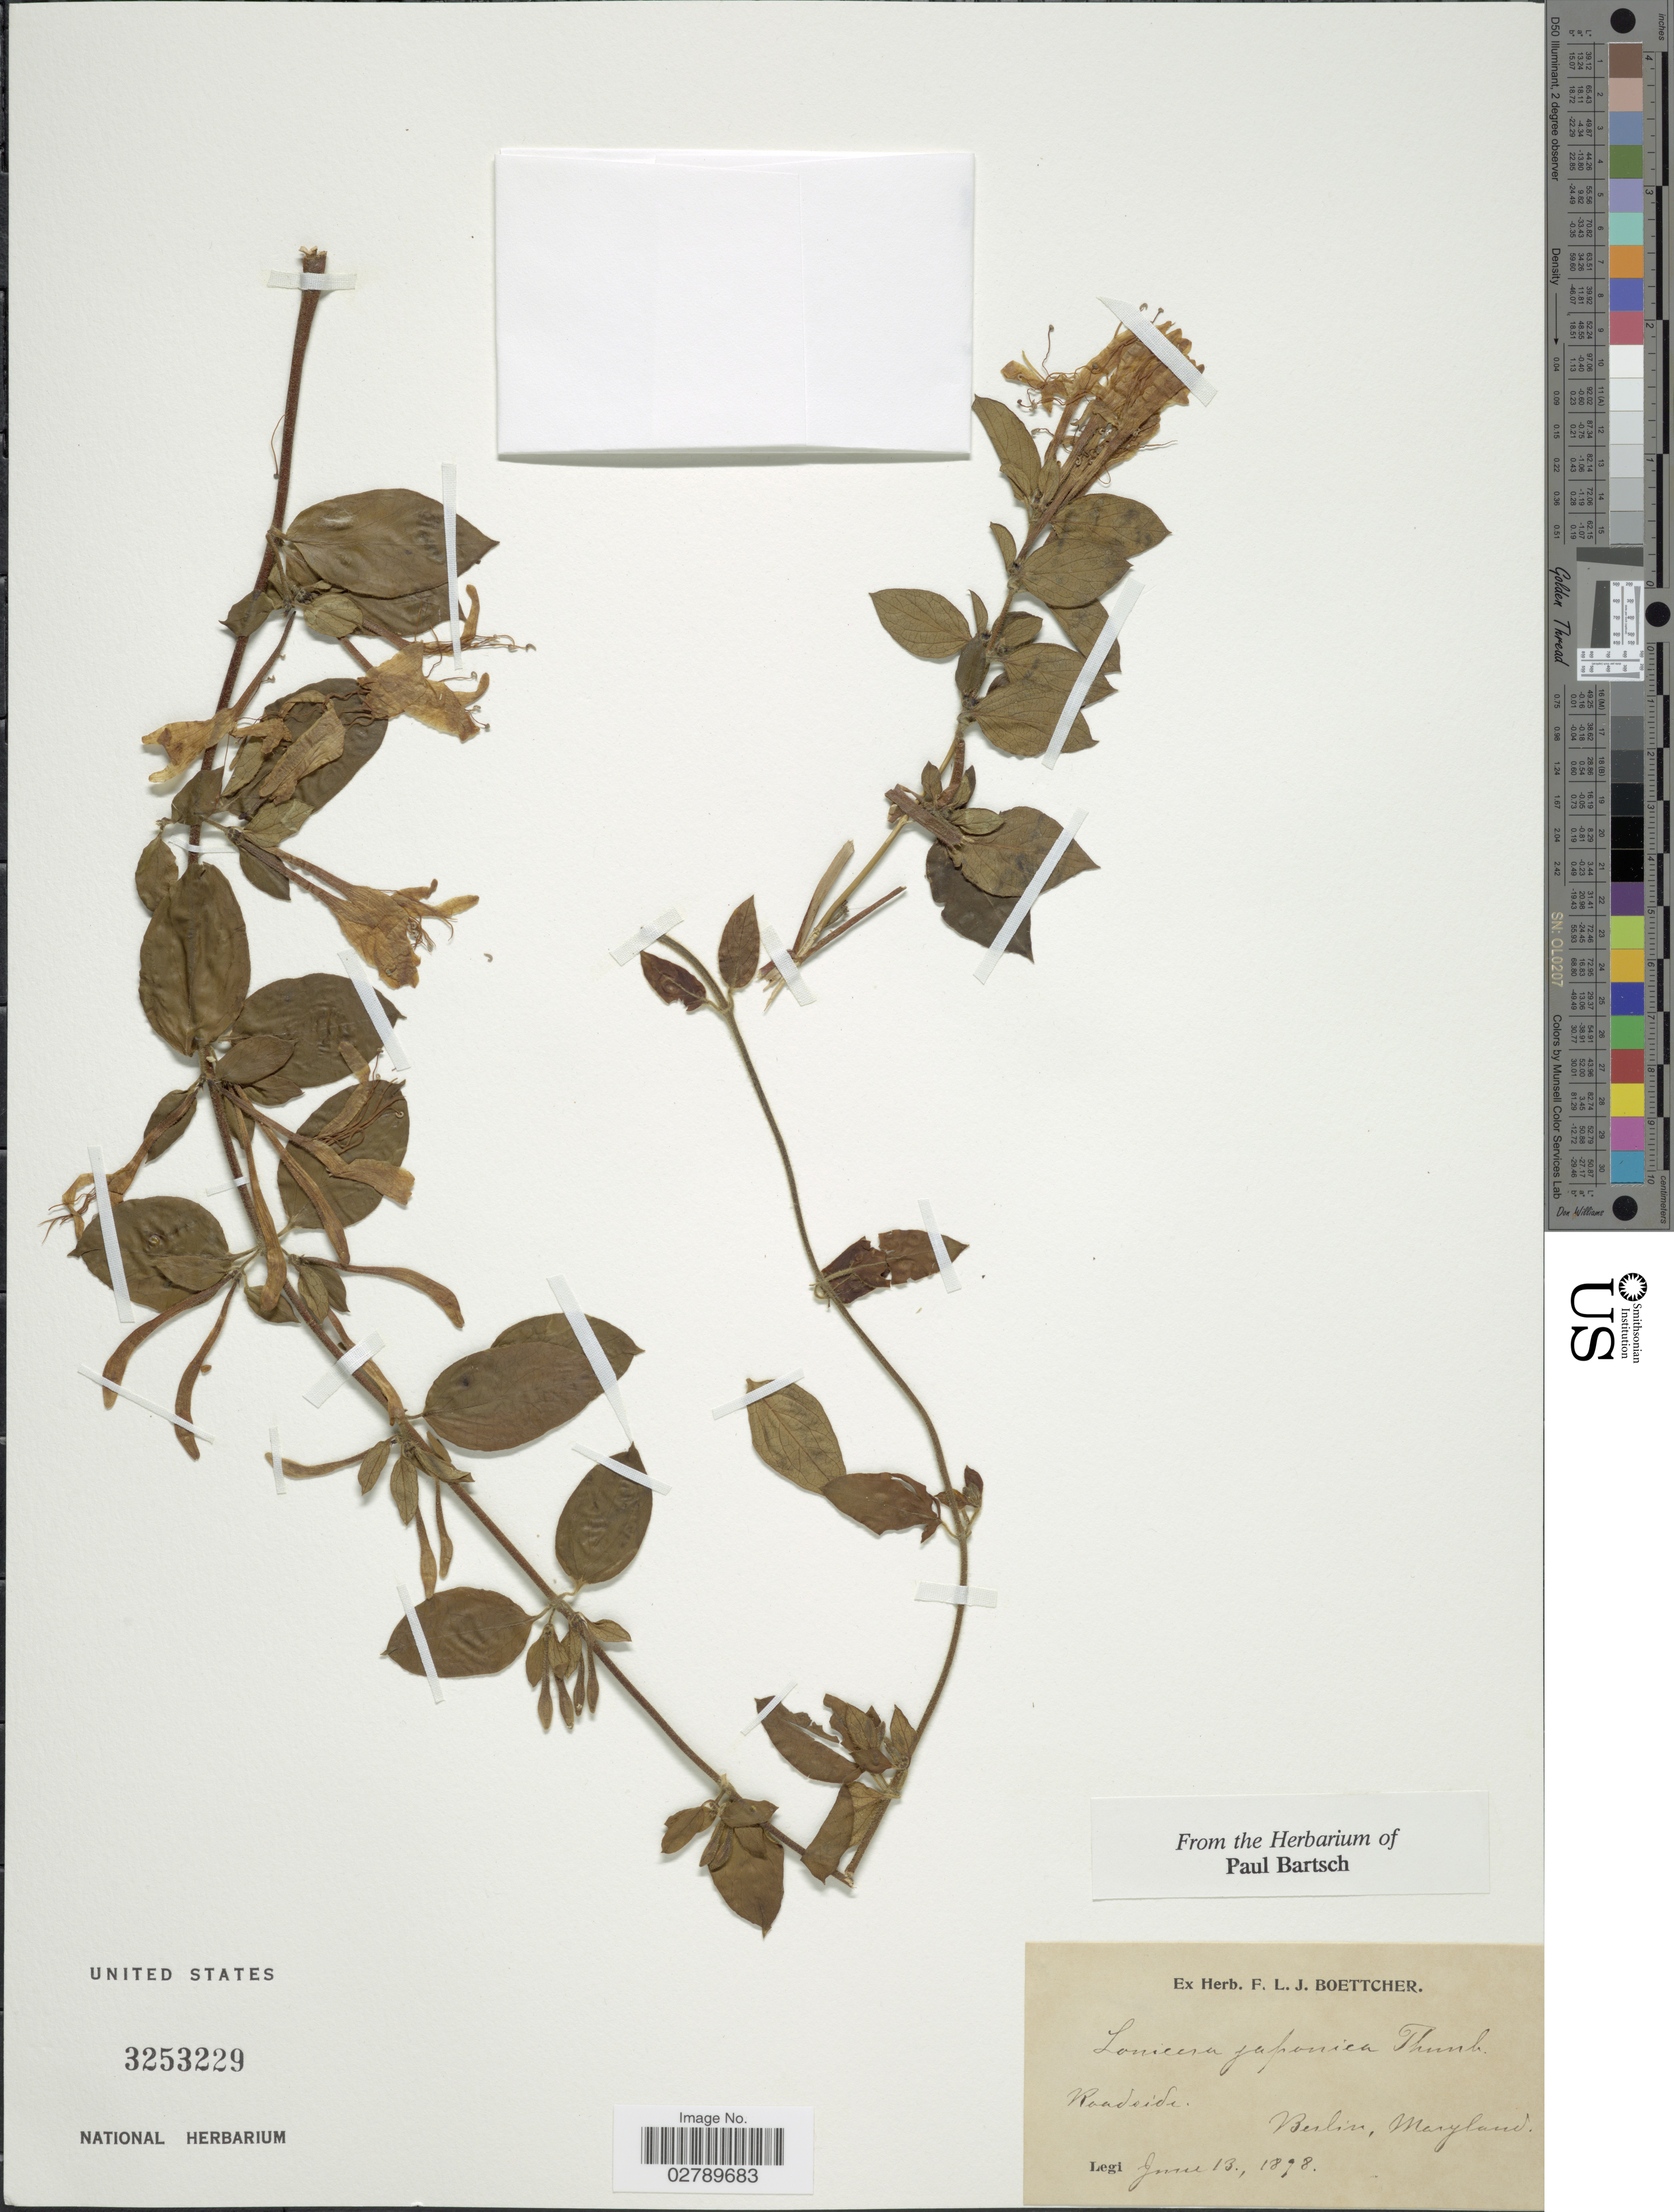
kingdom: Plantae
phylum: Tracheophyta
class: Magnoliopsida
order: Dipsacales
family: Caprifoliaceae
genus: Lonicera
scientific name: Lonicera japonica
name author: Thunb.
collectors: ex herb. F. L. J. Boettcher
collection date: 1898-06-13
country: United States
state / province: Maryland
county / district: Worcester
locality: Berlin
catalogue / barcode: US 3253229